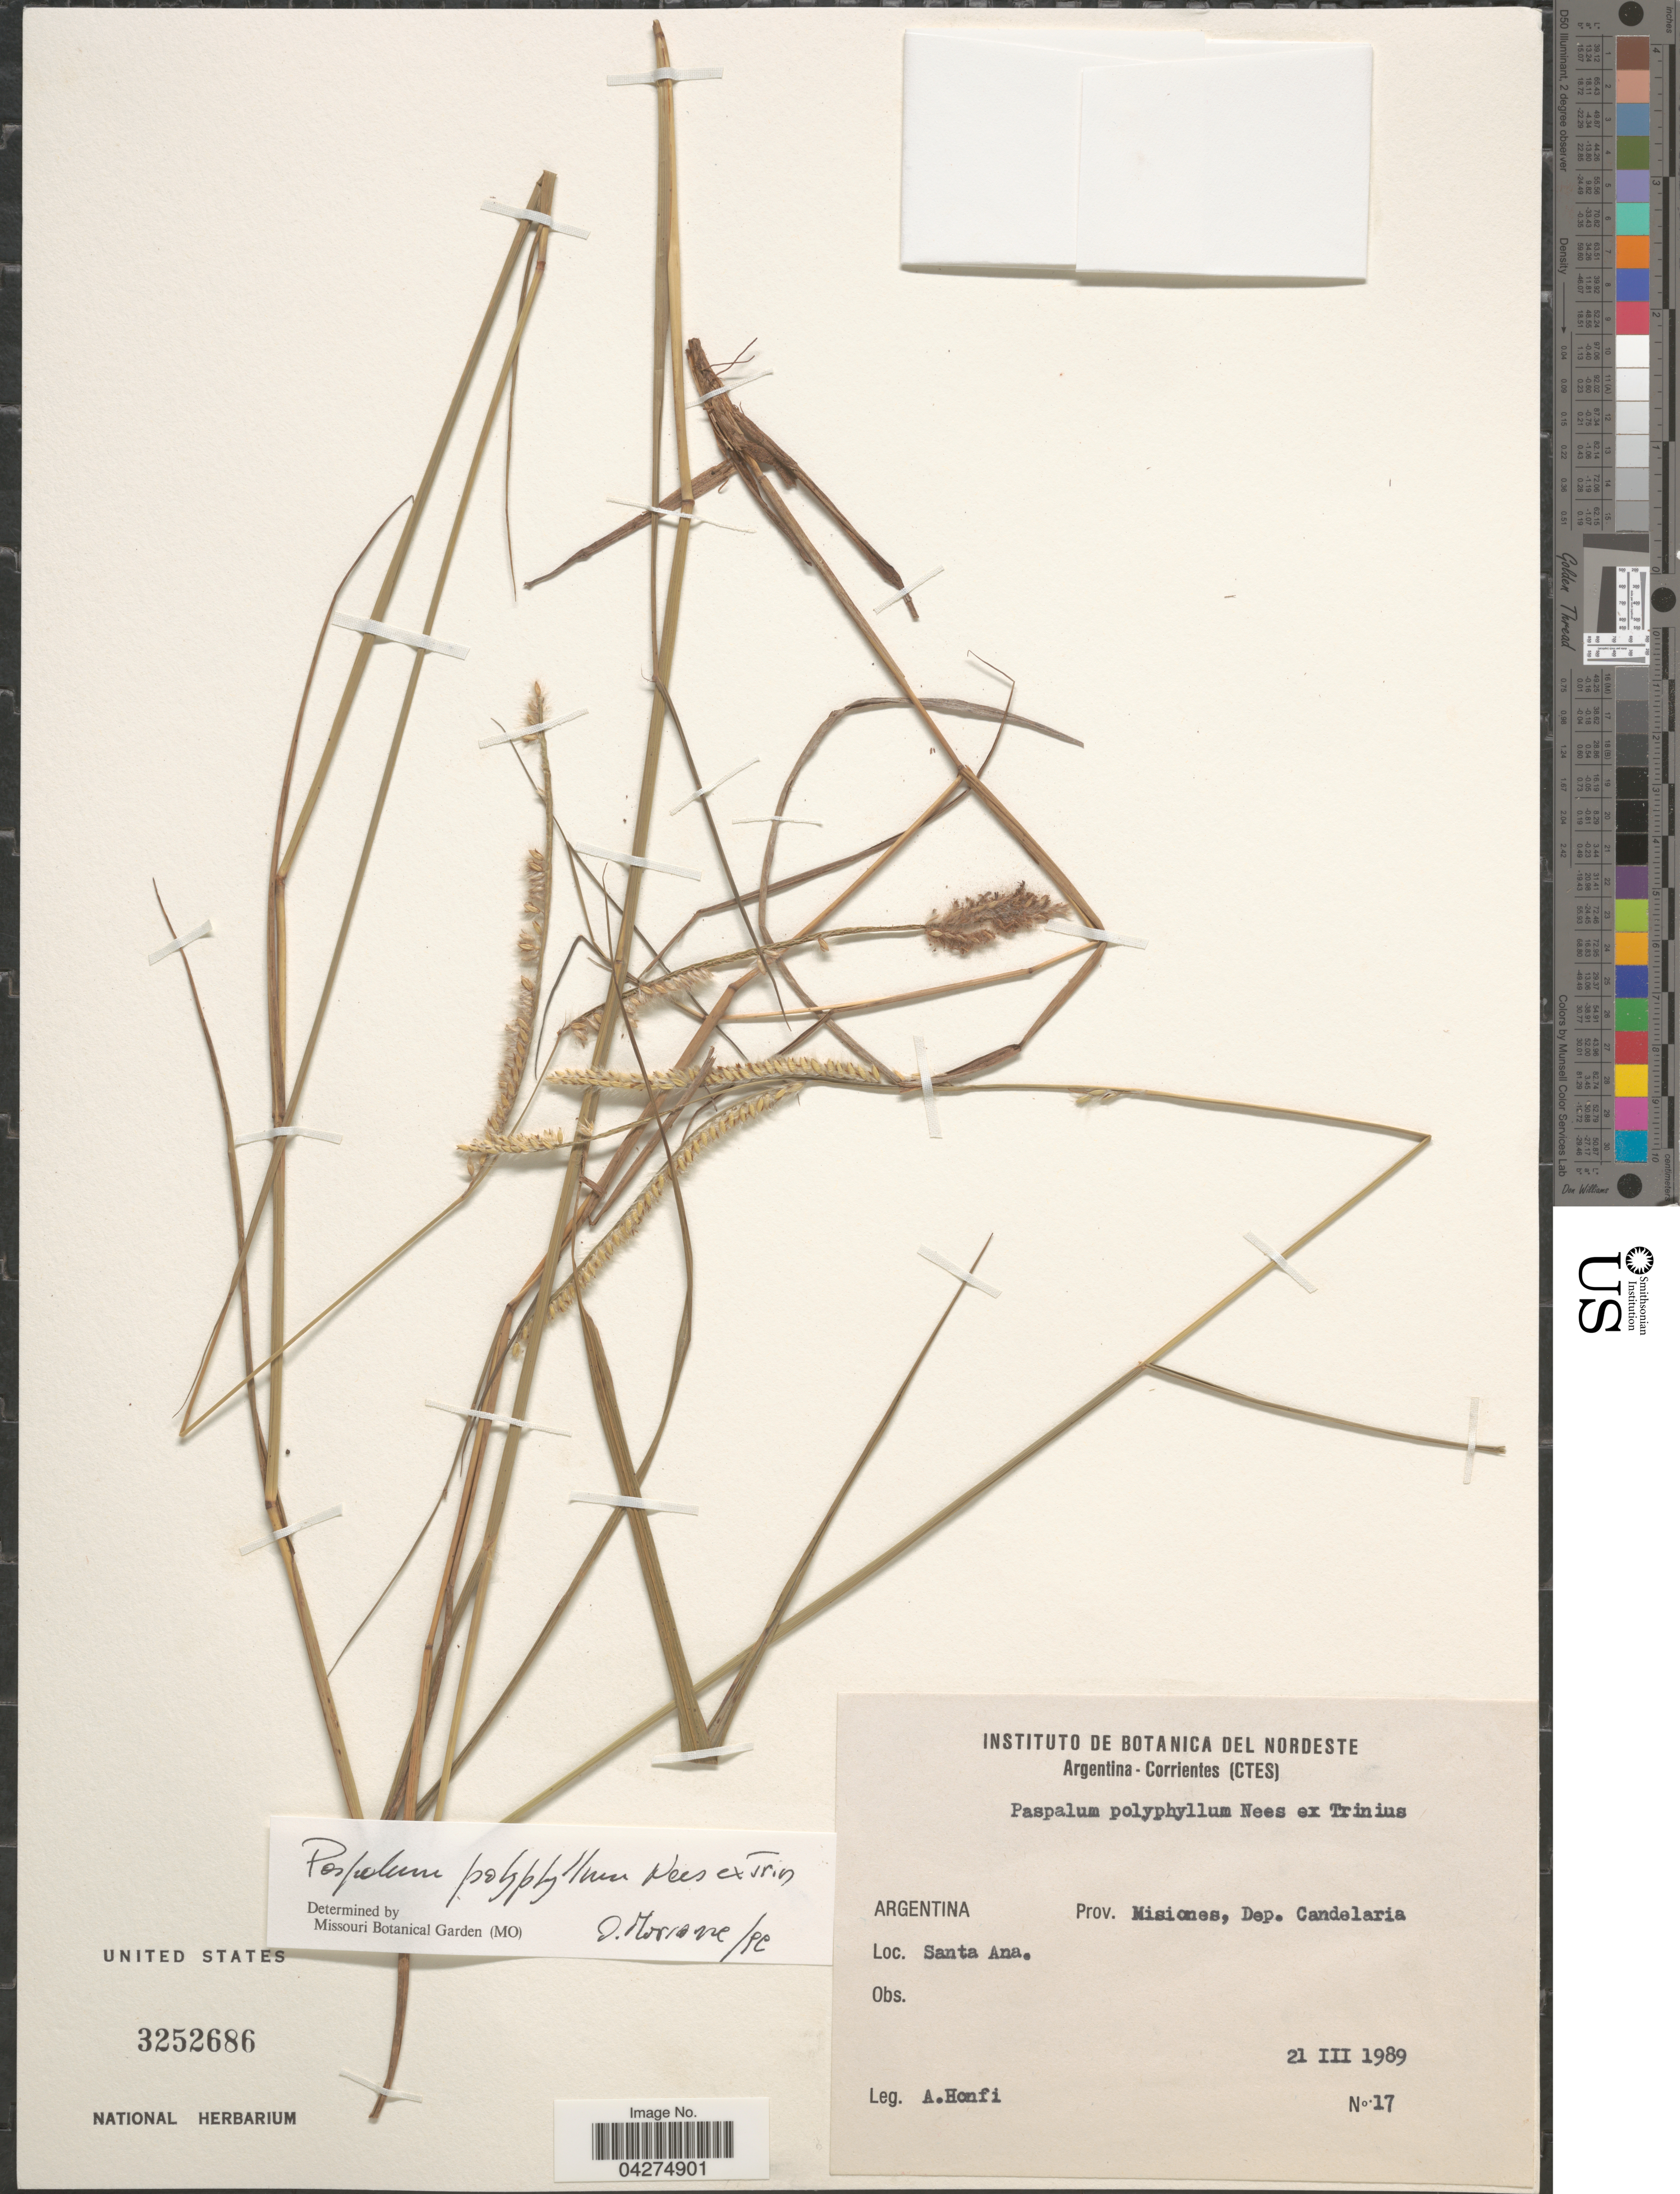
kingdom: Plantae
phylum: Tracheophyta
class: Liliopsida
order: Poales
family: Poaceae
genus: Paspalum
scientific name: Paspalum polyphyllum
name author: Nees ex Trin.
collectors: A. Honfi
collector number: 17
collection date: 1989-03-21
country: Argentina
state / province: Misiones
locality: Dep. Candelaria. Santa Ana.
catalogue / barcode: US 3252686